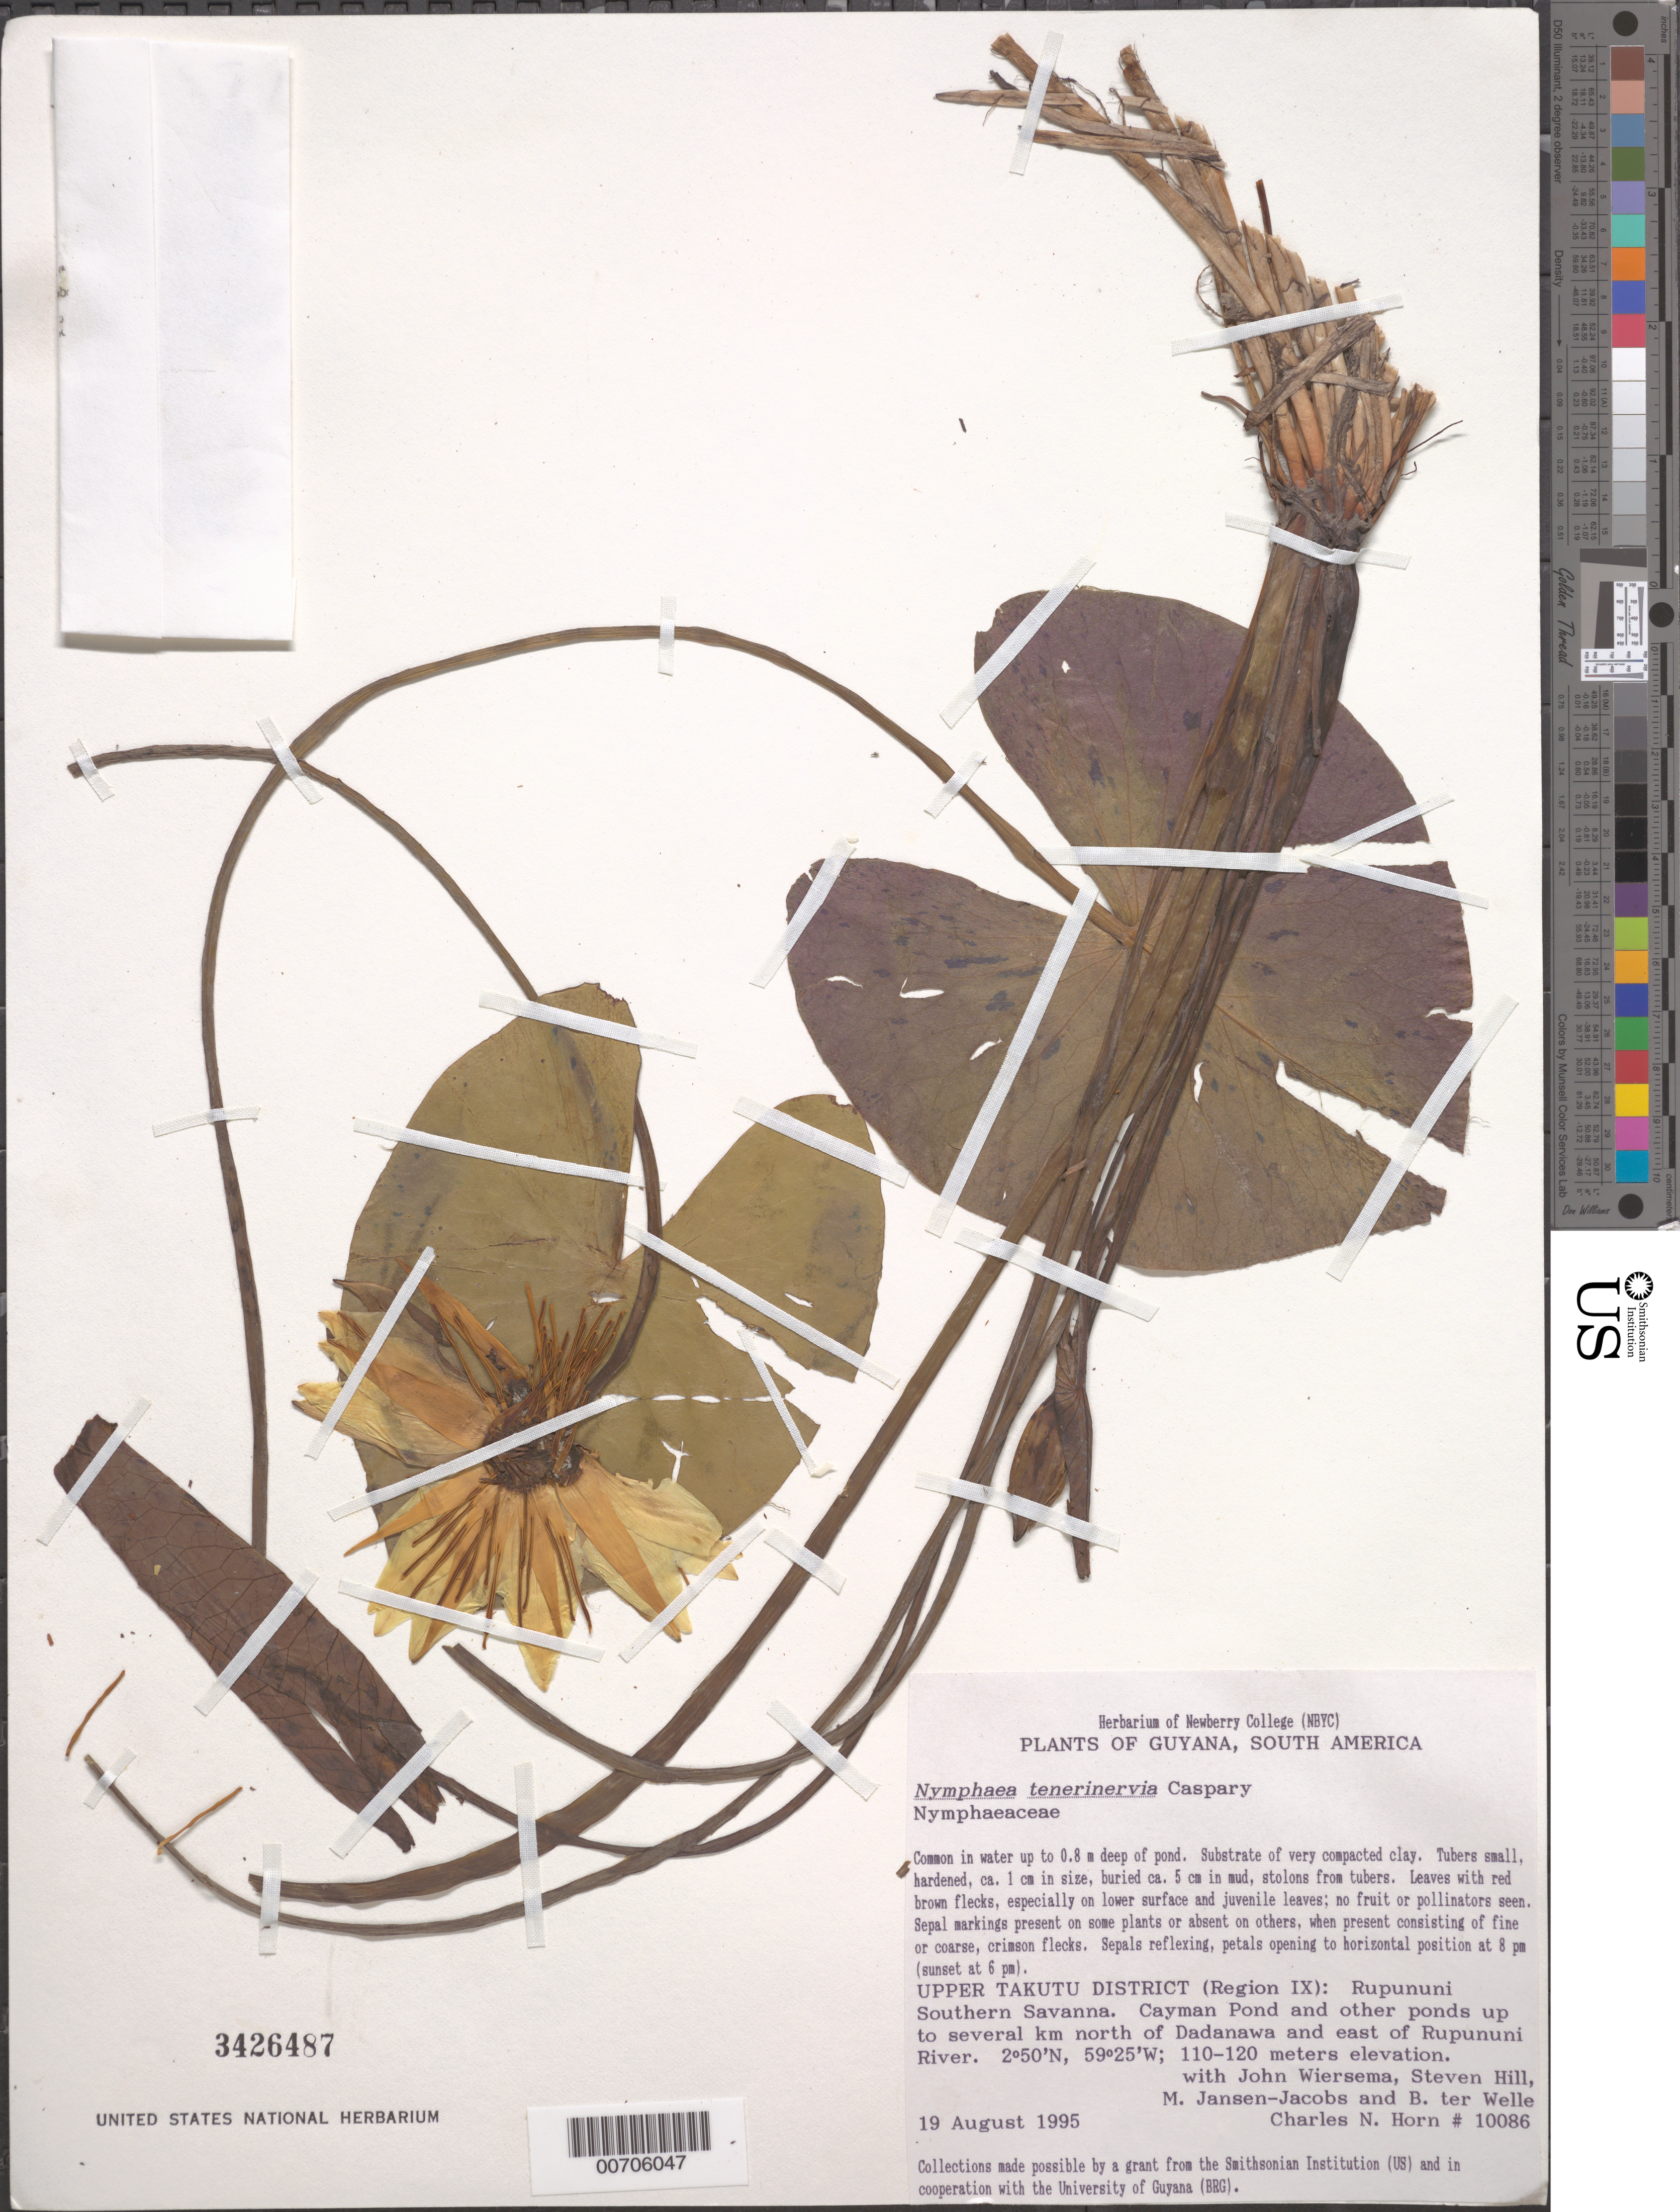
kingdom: Plantae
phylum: Tracheophyta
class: Magnoliopsida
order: Nymphaeales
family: Nymphaeaceae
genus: Nymphaea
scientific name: Nymphaea tenerinervia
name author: Casp.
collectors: C. N. Horn, J. H. Wiersema, S. Hill, Kimp, F. M. G. J. (Determiner), Jansen-Jacobs, M. J., (U), Nationaal Herbarium Nederland, Utrecht University branch (Determiner) & B. Welle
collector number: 10086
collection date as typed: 19-Aug-95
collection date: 1995-08-19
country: Guyana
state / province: U. Takutu-U. Essequibo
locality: Rupununi Southern Savanna, Cayman Pond and other ponds up to several km north of Dadanawa and east of Rupununi River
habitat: Water to 0.8 m deep, substrate of very compacted clay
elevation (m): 110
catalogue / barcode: US 3426487